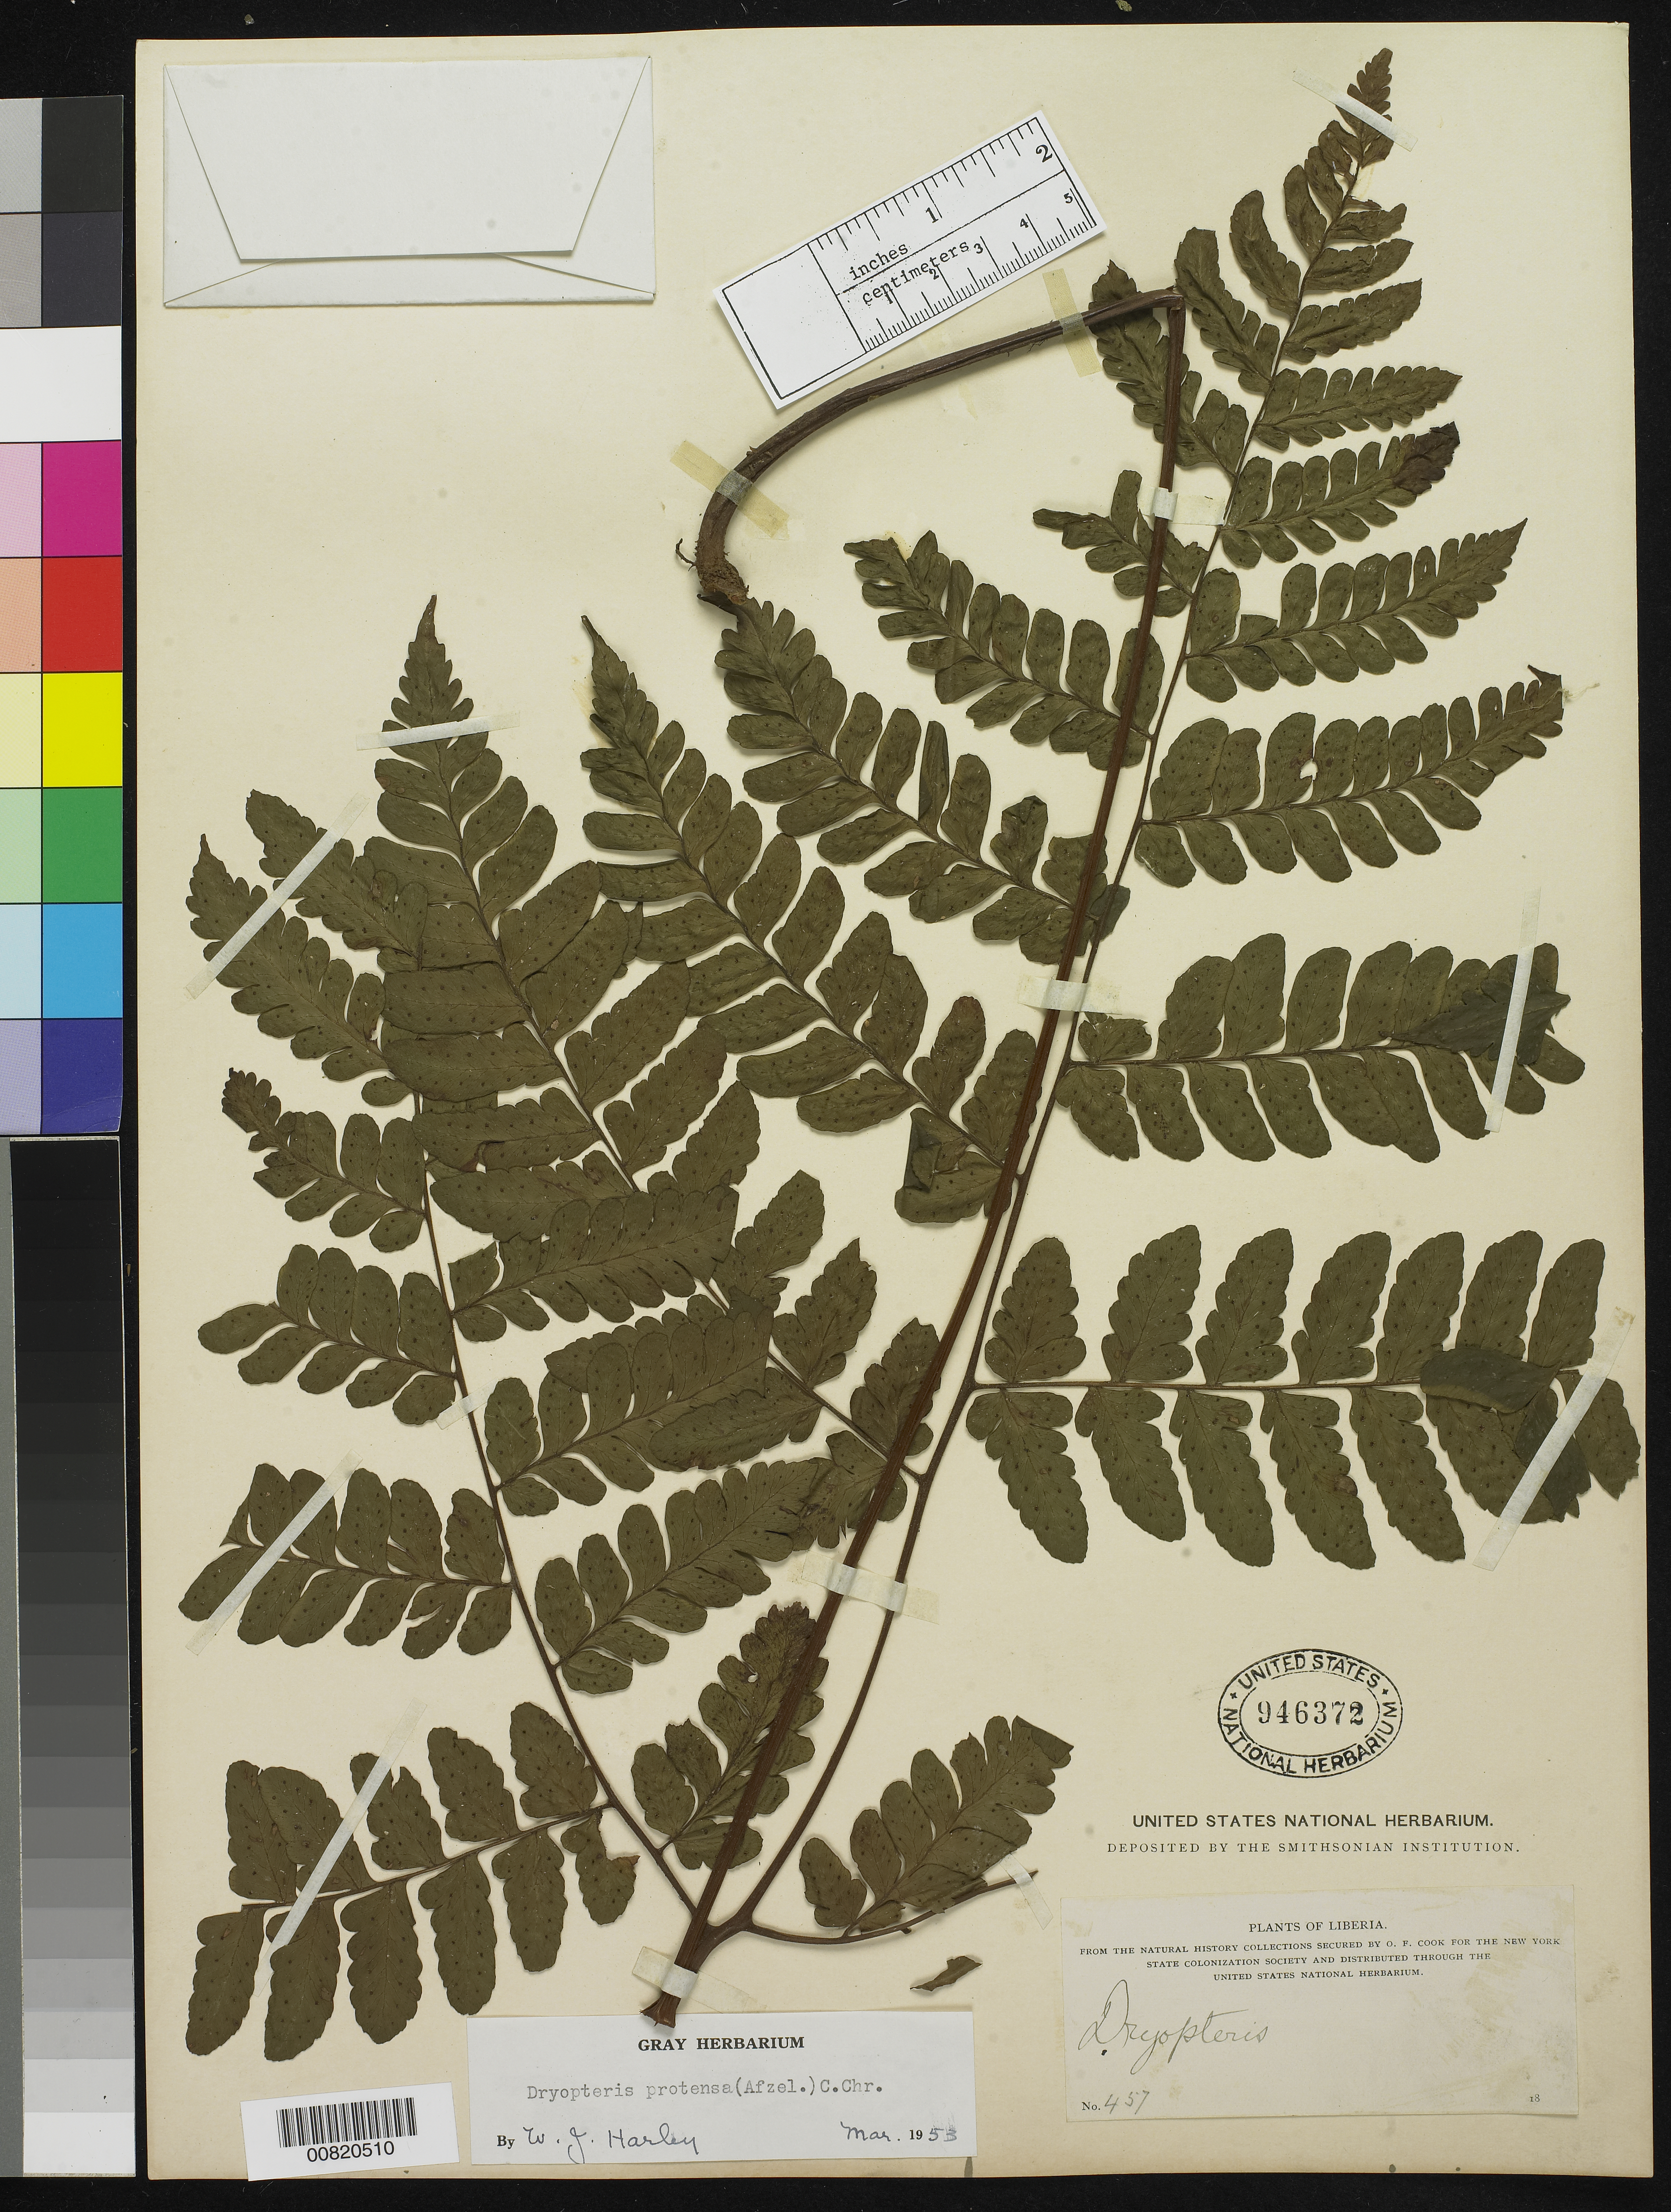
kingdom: Plantae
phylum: Tracheophyta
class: Polypodiopsida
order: Polypodiales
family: Tectariaceae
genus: Triplophyllum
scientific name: Triplophyllum protensum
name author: (Sw.) Holttum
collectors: O. F. Cook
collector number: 457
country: Liberia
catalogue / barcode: US 946372